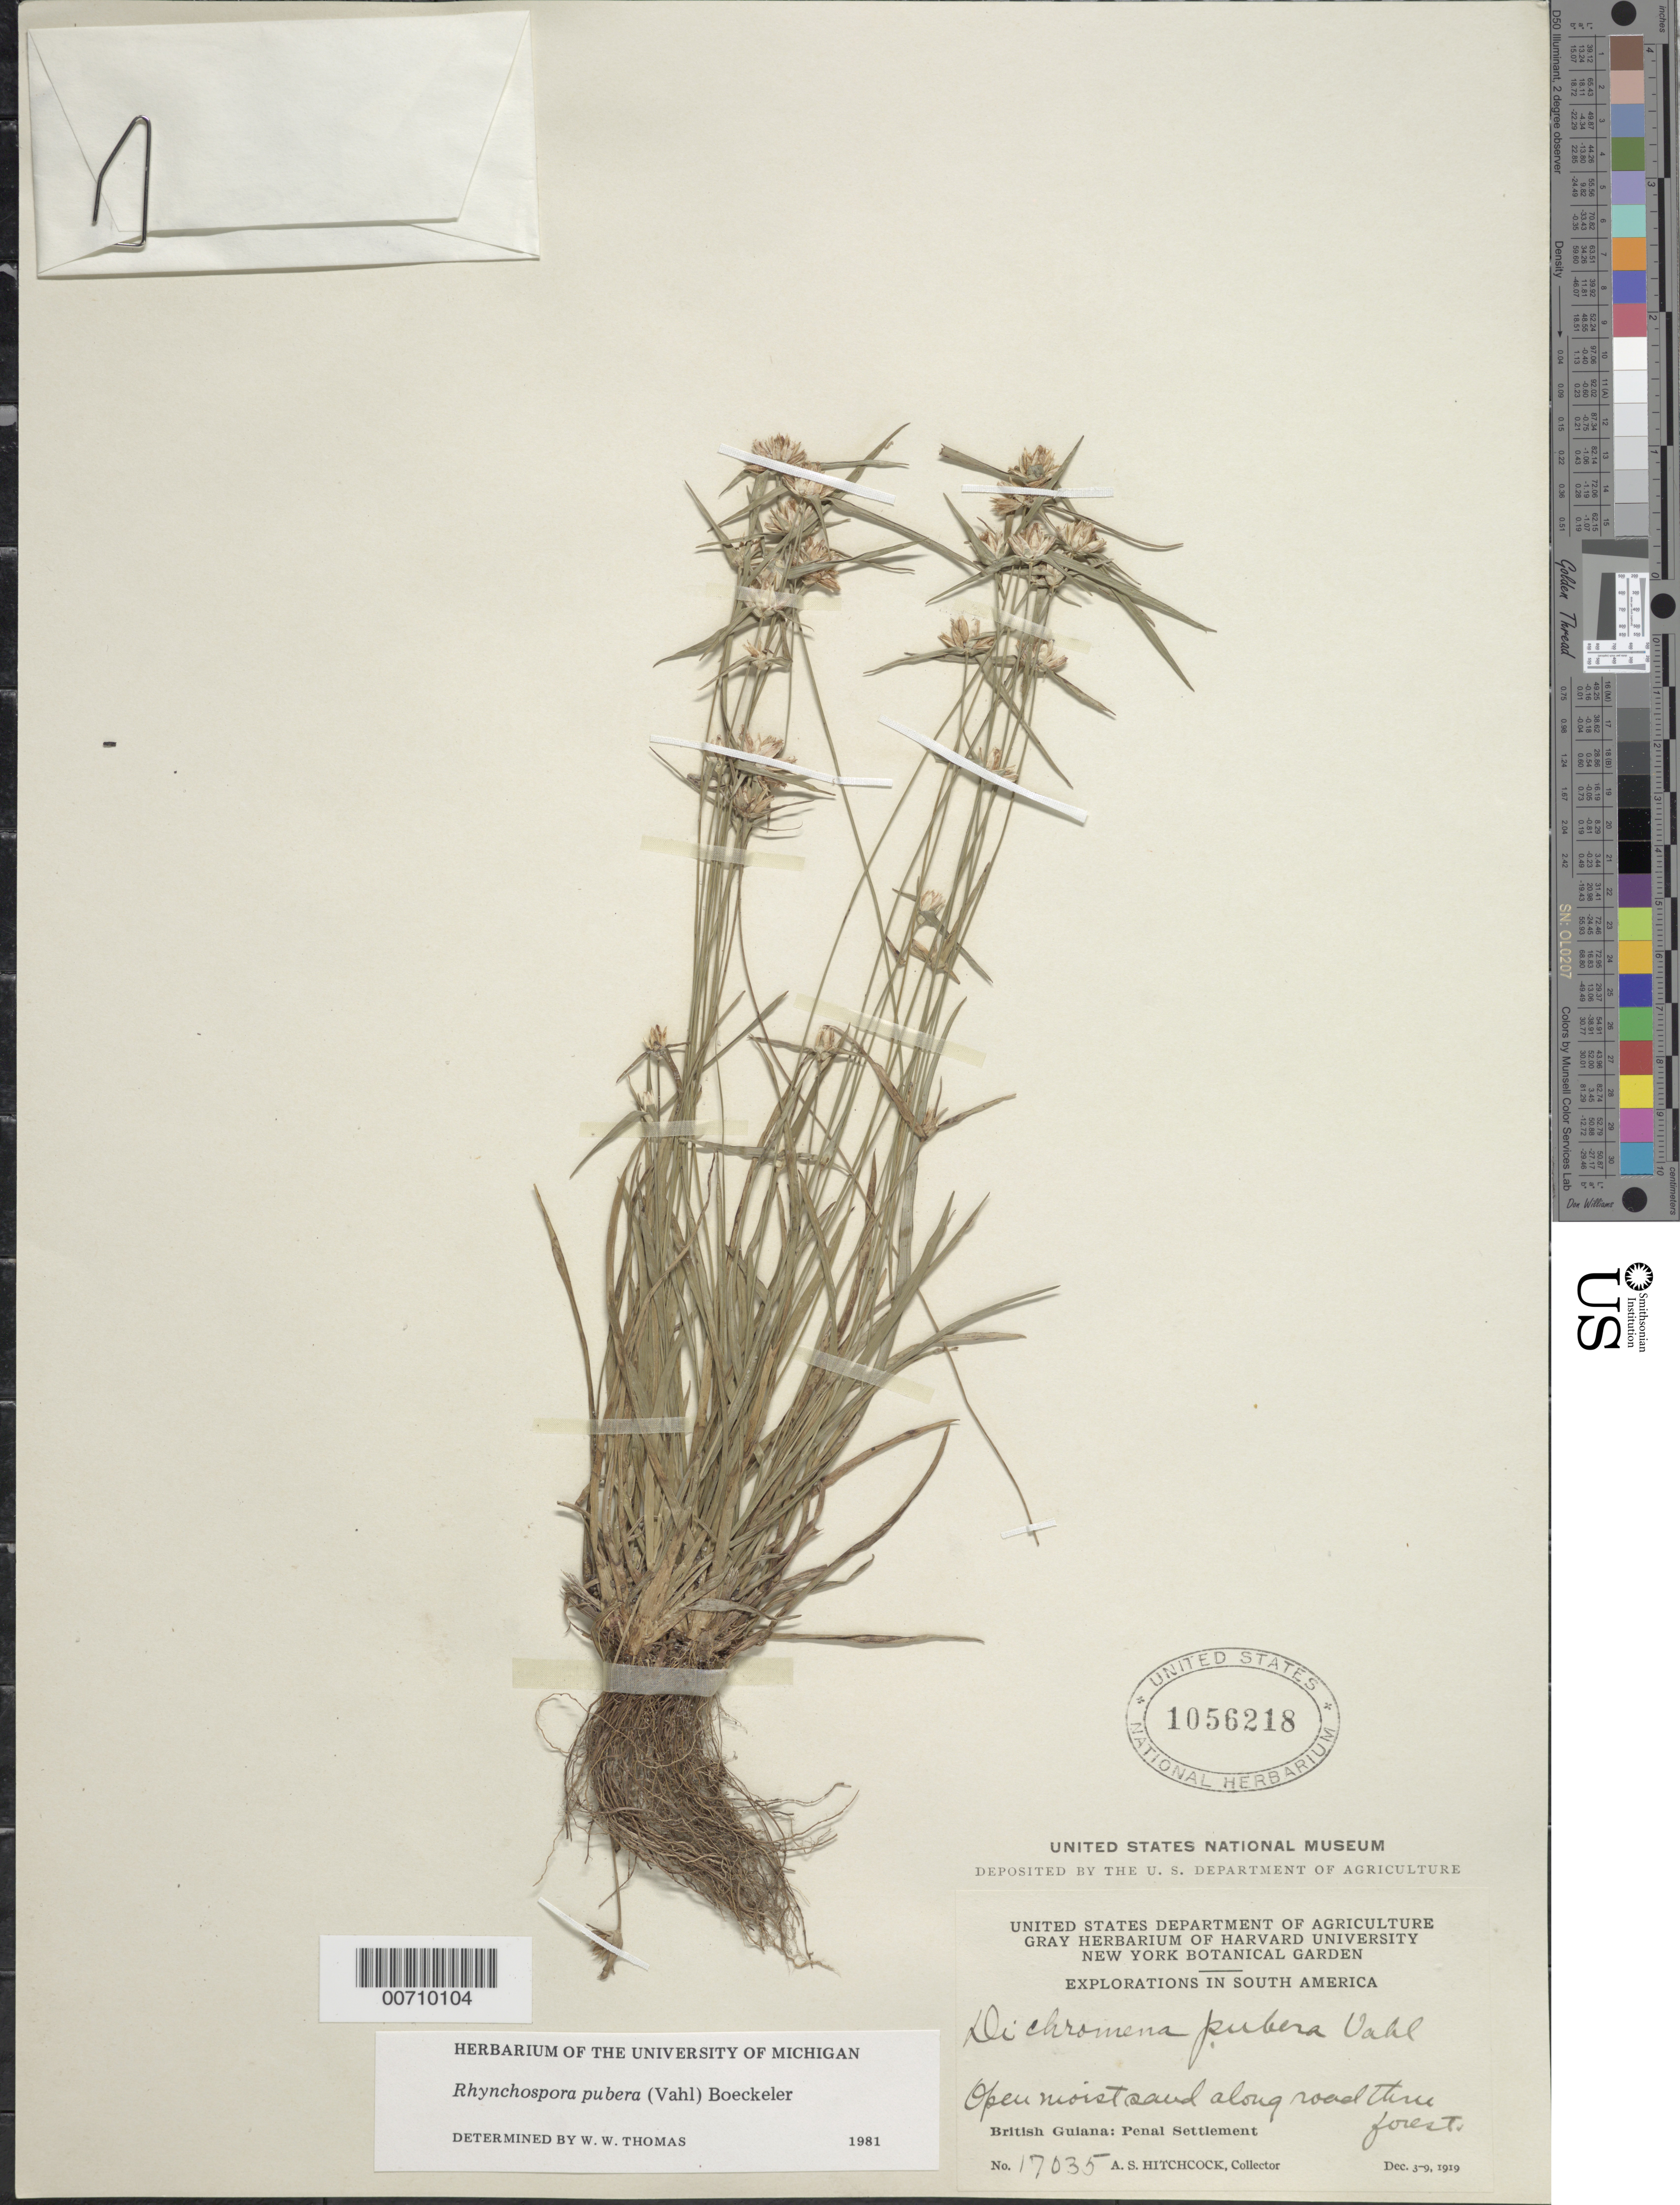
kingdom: Plantae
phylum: Tracheophyta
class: Liliopsida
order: Poales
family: Cyperaceae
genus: Rhynchospora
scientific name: Rhynchospora pubera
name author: (Vahl) Boeckeler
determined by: Thomas, W. W., (NY), New York Botanical Garden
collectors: A. S. Hitchcock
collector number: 17035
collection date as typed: Dec. 3-9, 1919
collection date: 1919-12-03/1919-12-09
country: Guyana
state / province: Cuyuni-Mazaruni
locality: Penal Settlement, on W side of Essequibo River, near mouth of Mazaruni River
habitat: Open moist sand along road through forest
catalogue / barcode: US 1056218